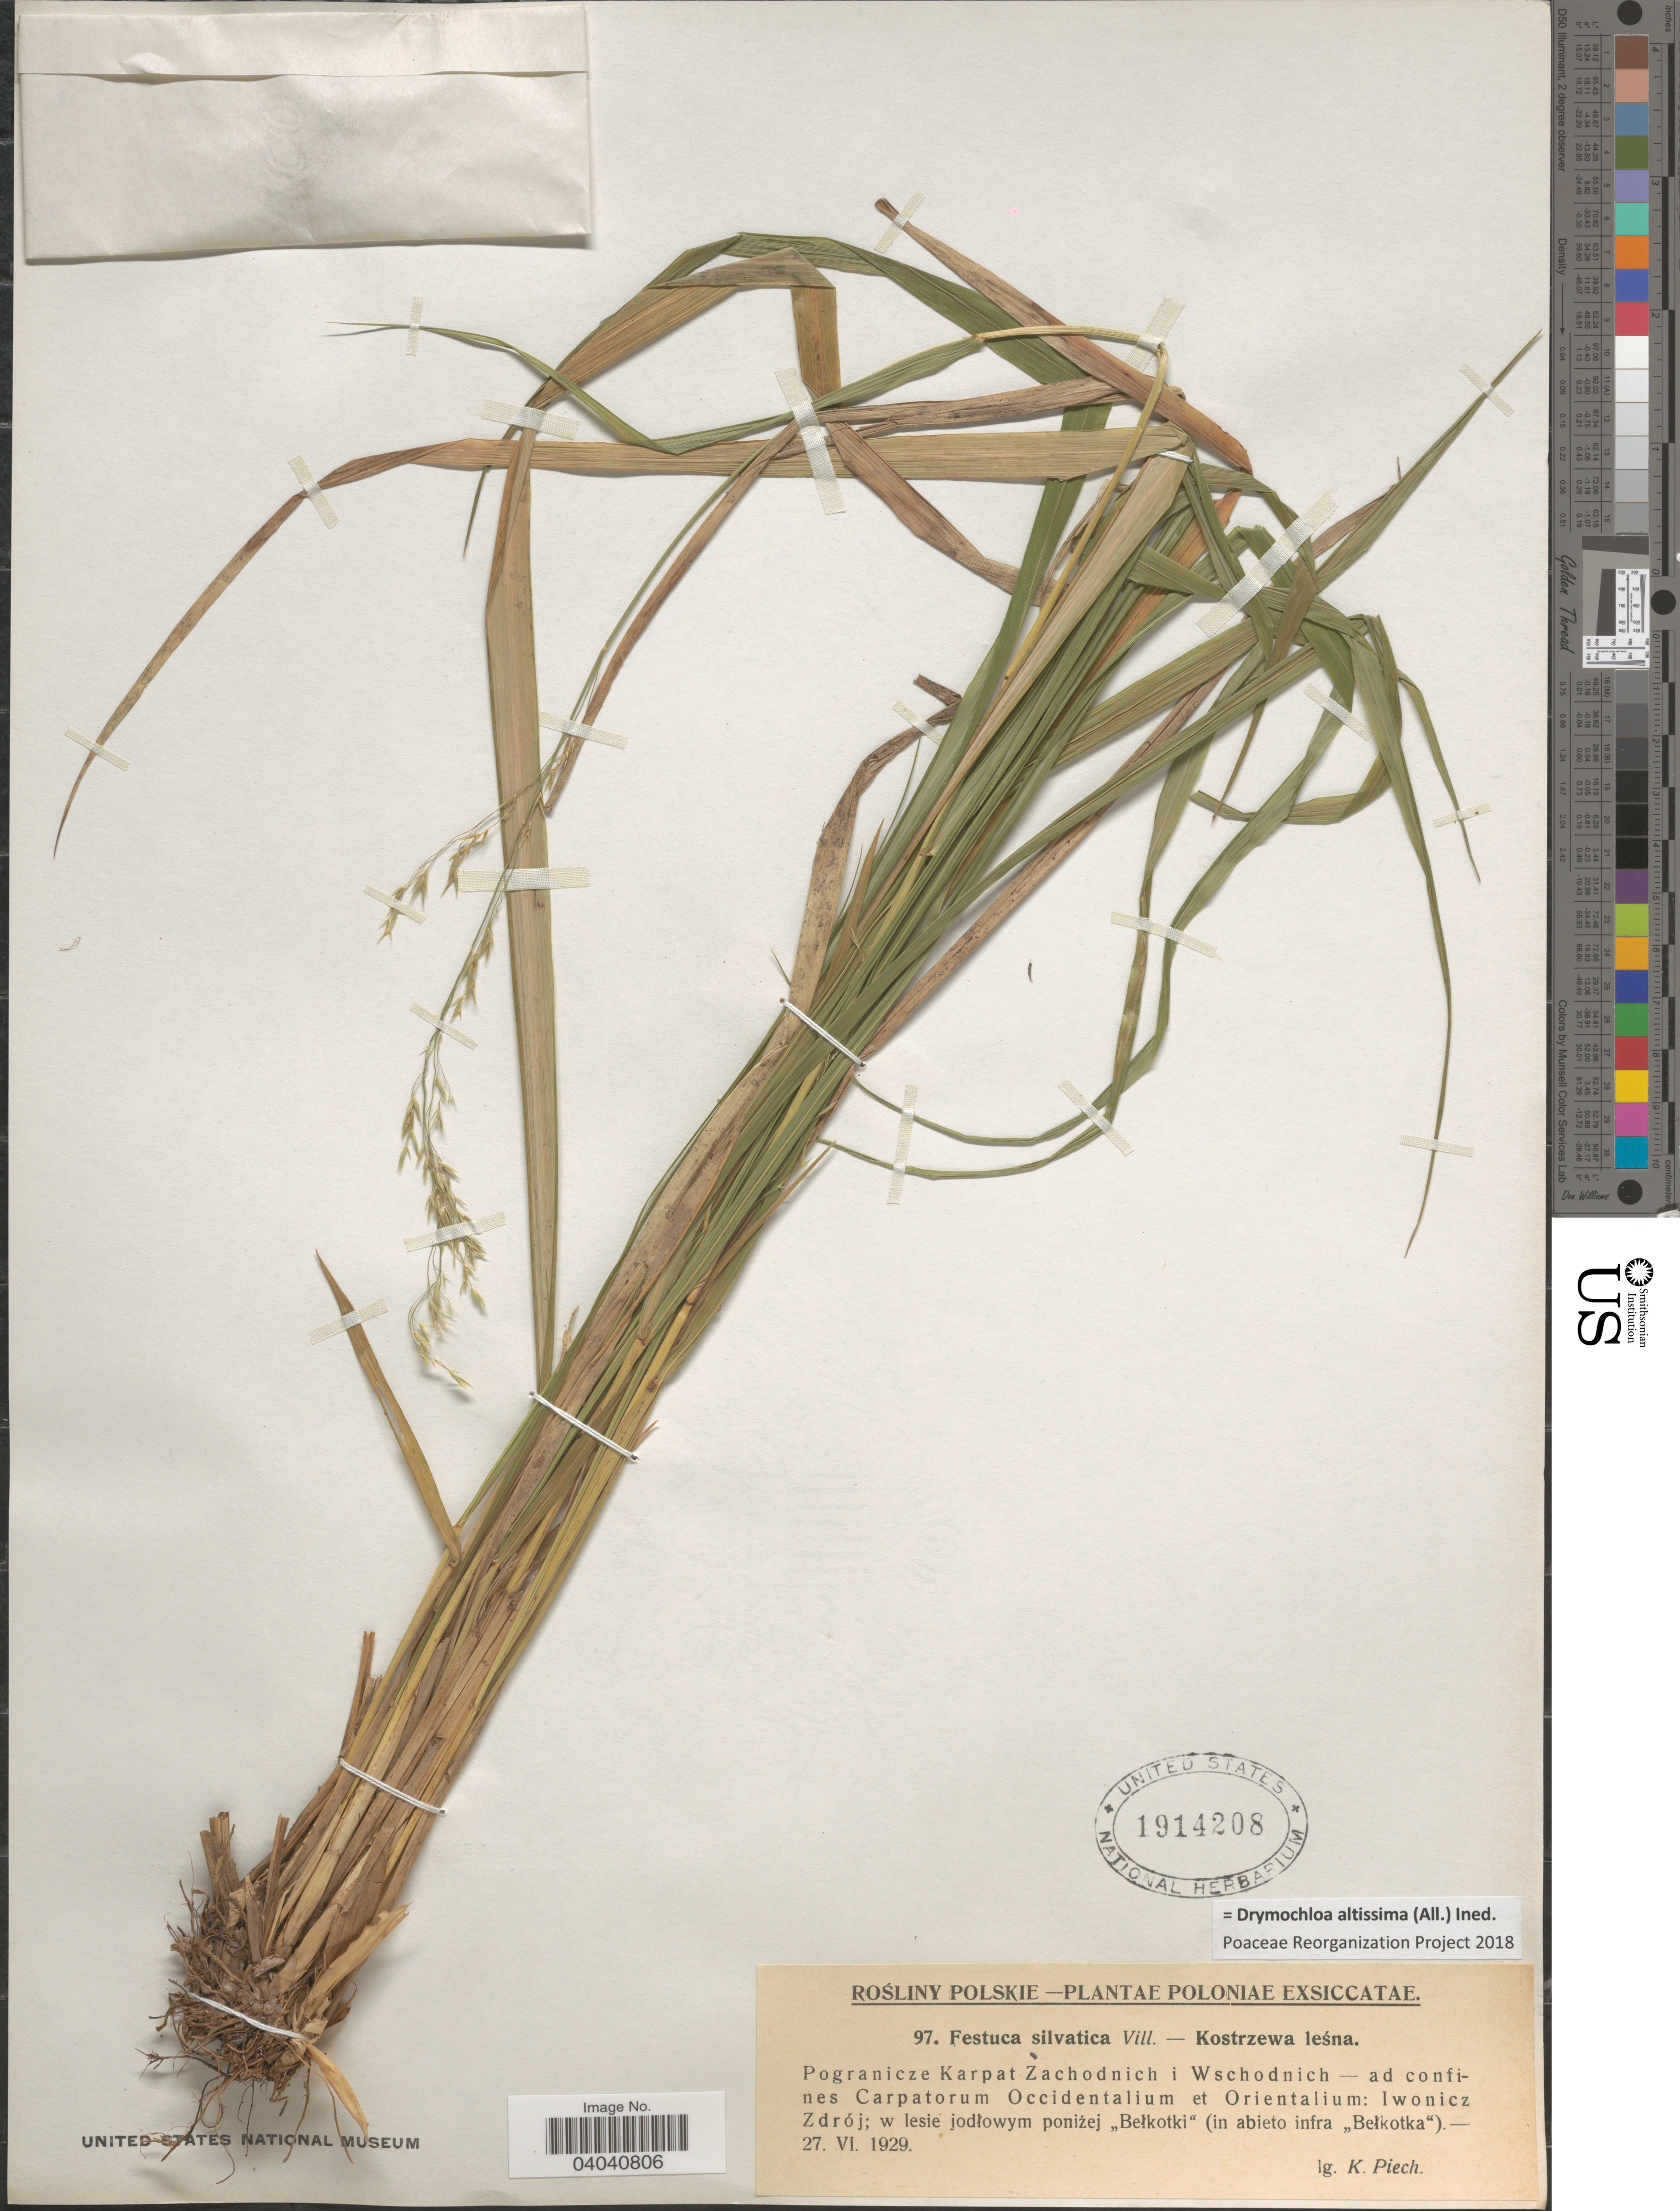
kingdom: Plantae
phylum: Tracheophyta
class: Liliopsida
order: Poales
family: Poaceae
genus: Drymochloa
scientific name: Drymochloa altissima (All.) ined.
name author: (All.)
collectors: K. Piech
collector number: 97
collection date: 1929-06-27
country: Poland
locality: Poloniae. Pogranicze Karpat Zachodnich i Wschodnic - ad confines Carpatorum Occidentalium et Orientalium: Iwonicz Zdrój; w lesie jodlowym ponizej "Belkotki" (in abieto infra "Belkotka").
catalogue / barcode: US 1914208